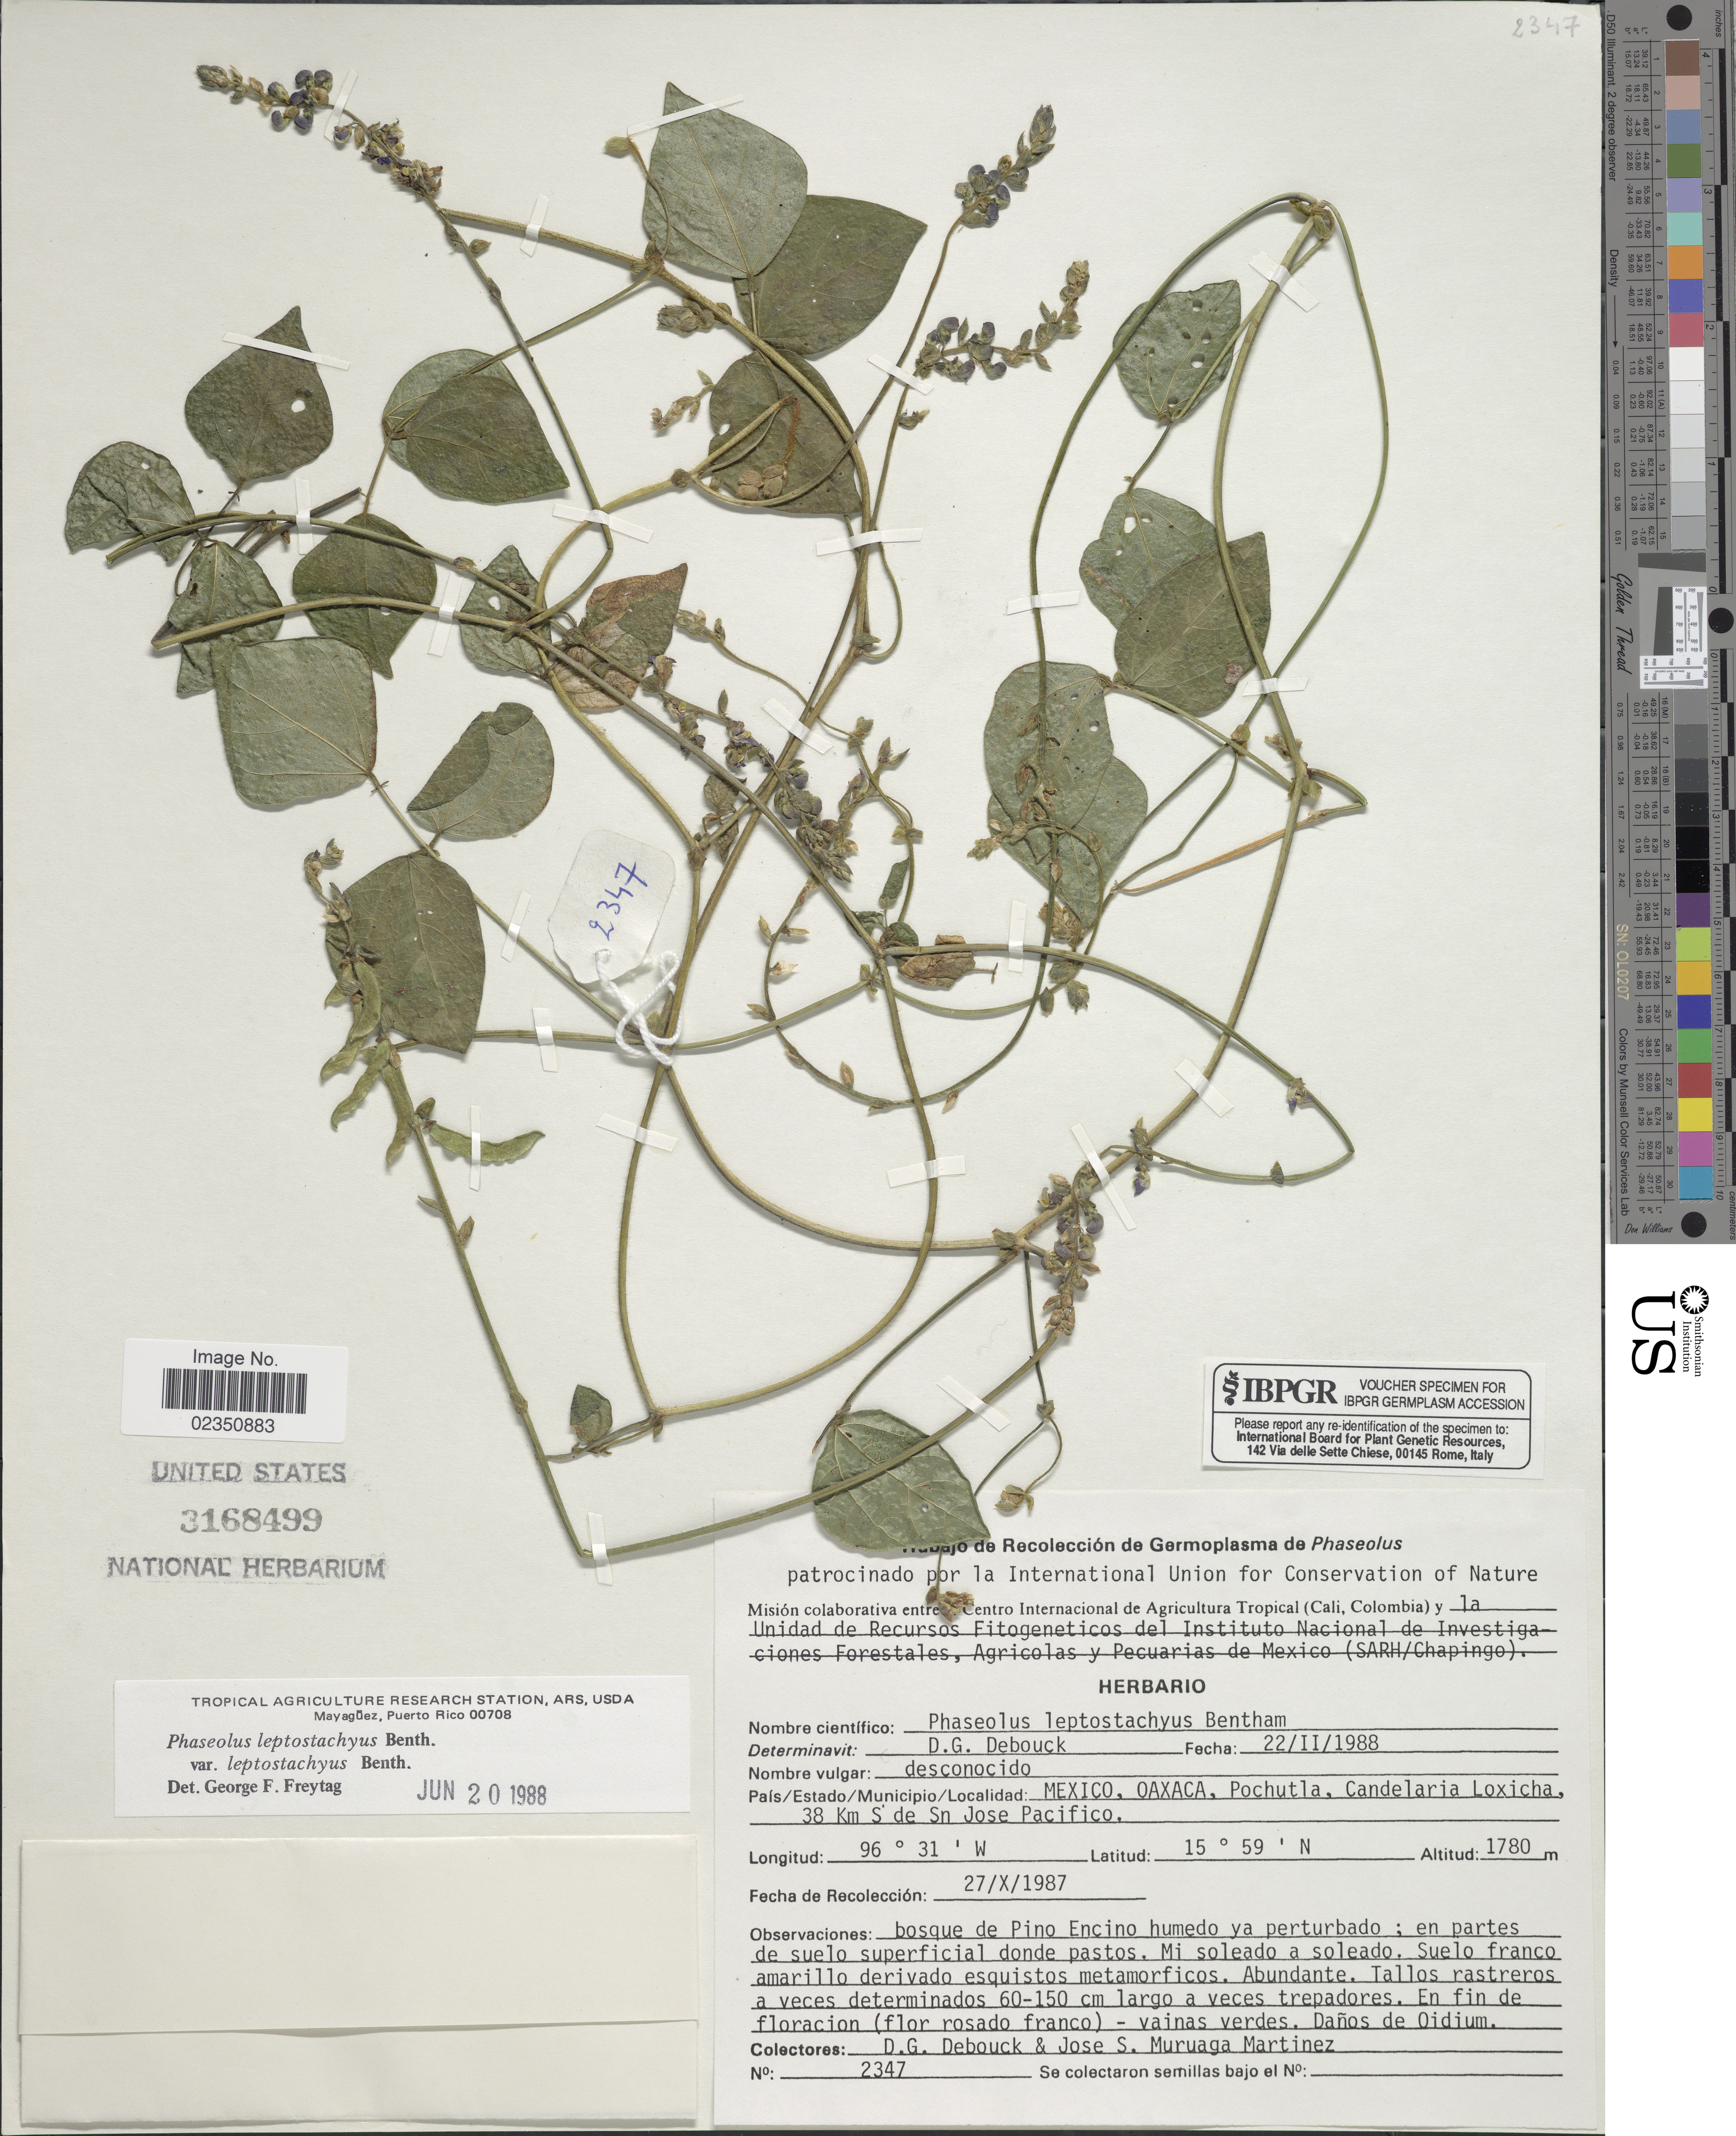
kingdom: Plantae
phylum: Tracheophyta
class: Magnoliopsida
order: Fabales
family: Fabaceae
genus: Phaseolus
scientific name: Phaseolus leptostachyus var. leptostachyus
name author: Benth.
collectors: D. Debouck & J. Muruaga Martinez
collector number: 2347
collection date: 1987-10-27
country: Mexico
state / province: Oaxaca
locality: Pochutla, candelaria Loxicha, 38 Km de Sn Jose Pacifico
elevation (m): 1780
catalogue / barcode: US 3168499